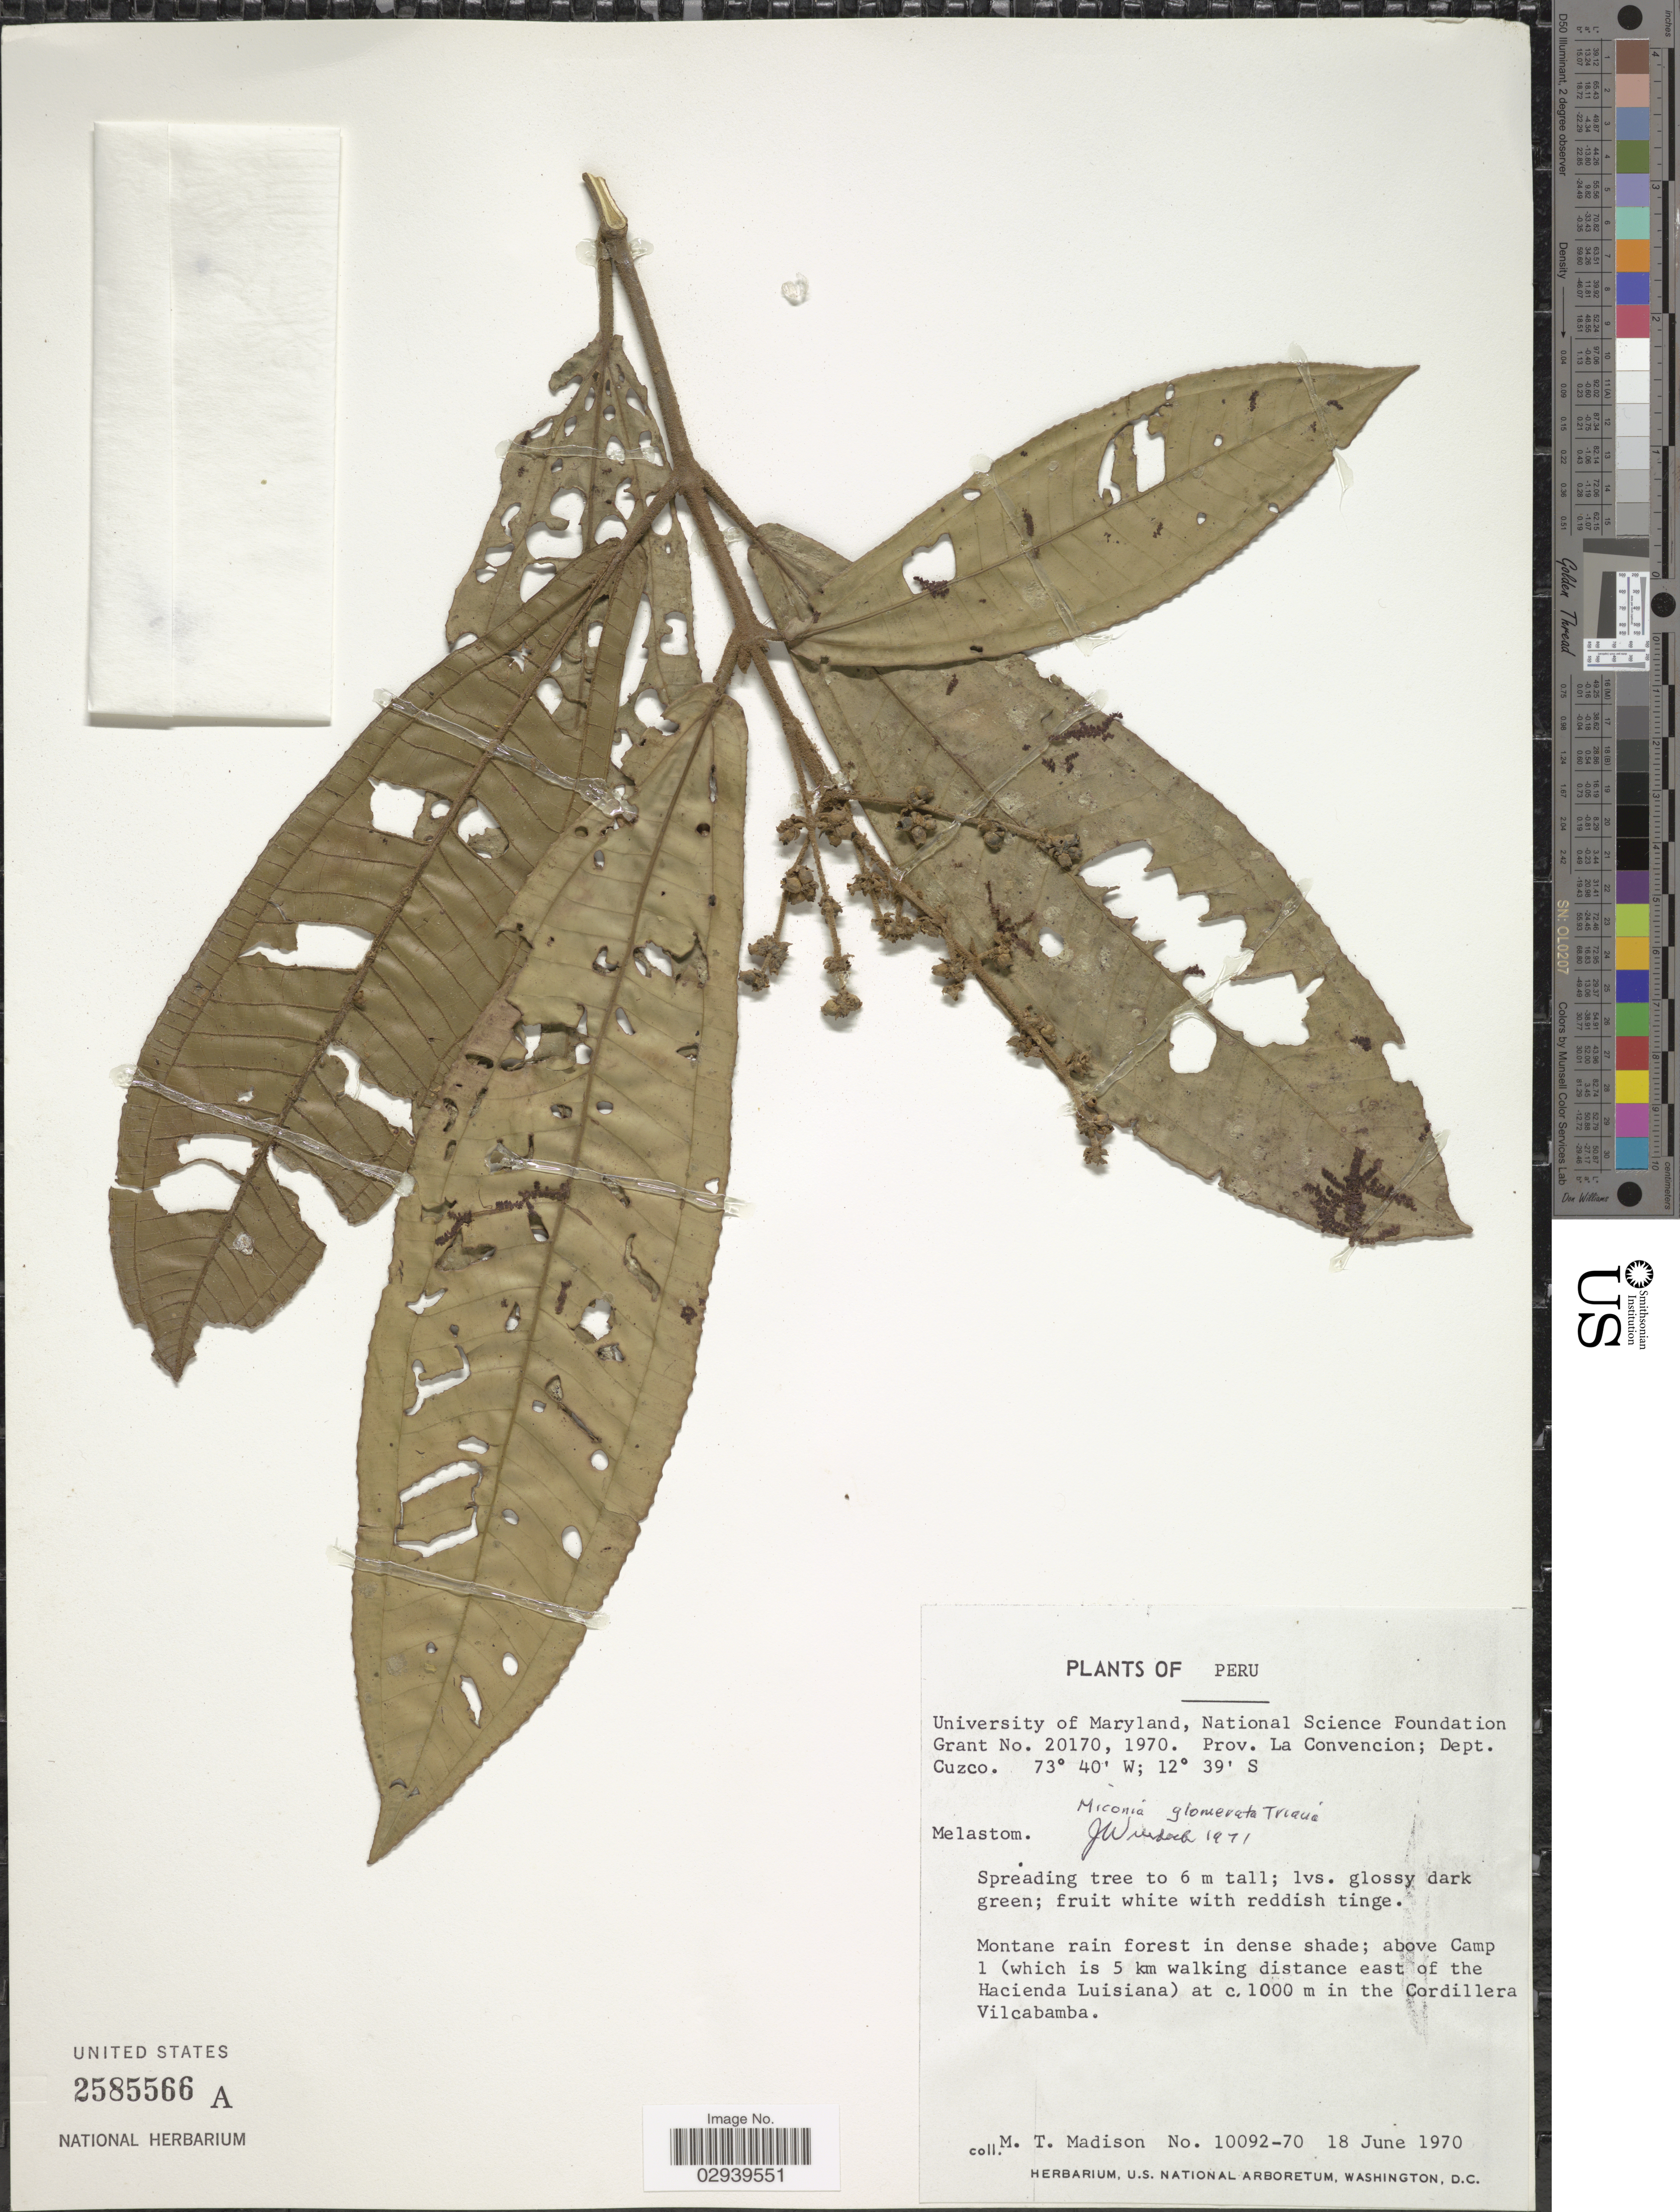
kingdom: Plantae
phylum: Tracheophyta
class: Magnoliopsida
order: Myrtales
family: Melastomataceae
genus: Miconia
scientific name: Miconia glomerata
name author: Triana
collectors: M. T. Madison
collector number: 10092-70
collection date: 1970-06-18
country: Peru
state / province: Cusco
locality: Prov. La Convencion; Dept. Cuzco. Montane rain forest in dense shade; above Camp 1 (which is 5 km walking distance east of the Hacienda Luisiana) in the Cordillera Vilcabamba.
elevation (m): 1000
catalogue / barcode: US 2585566A